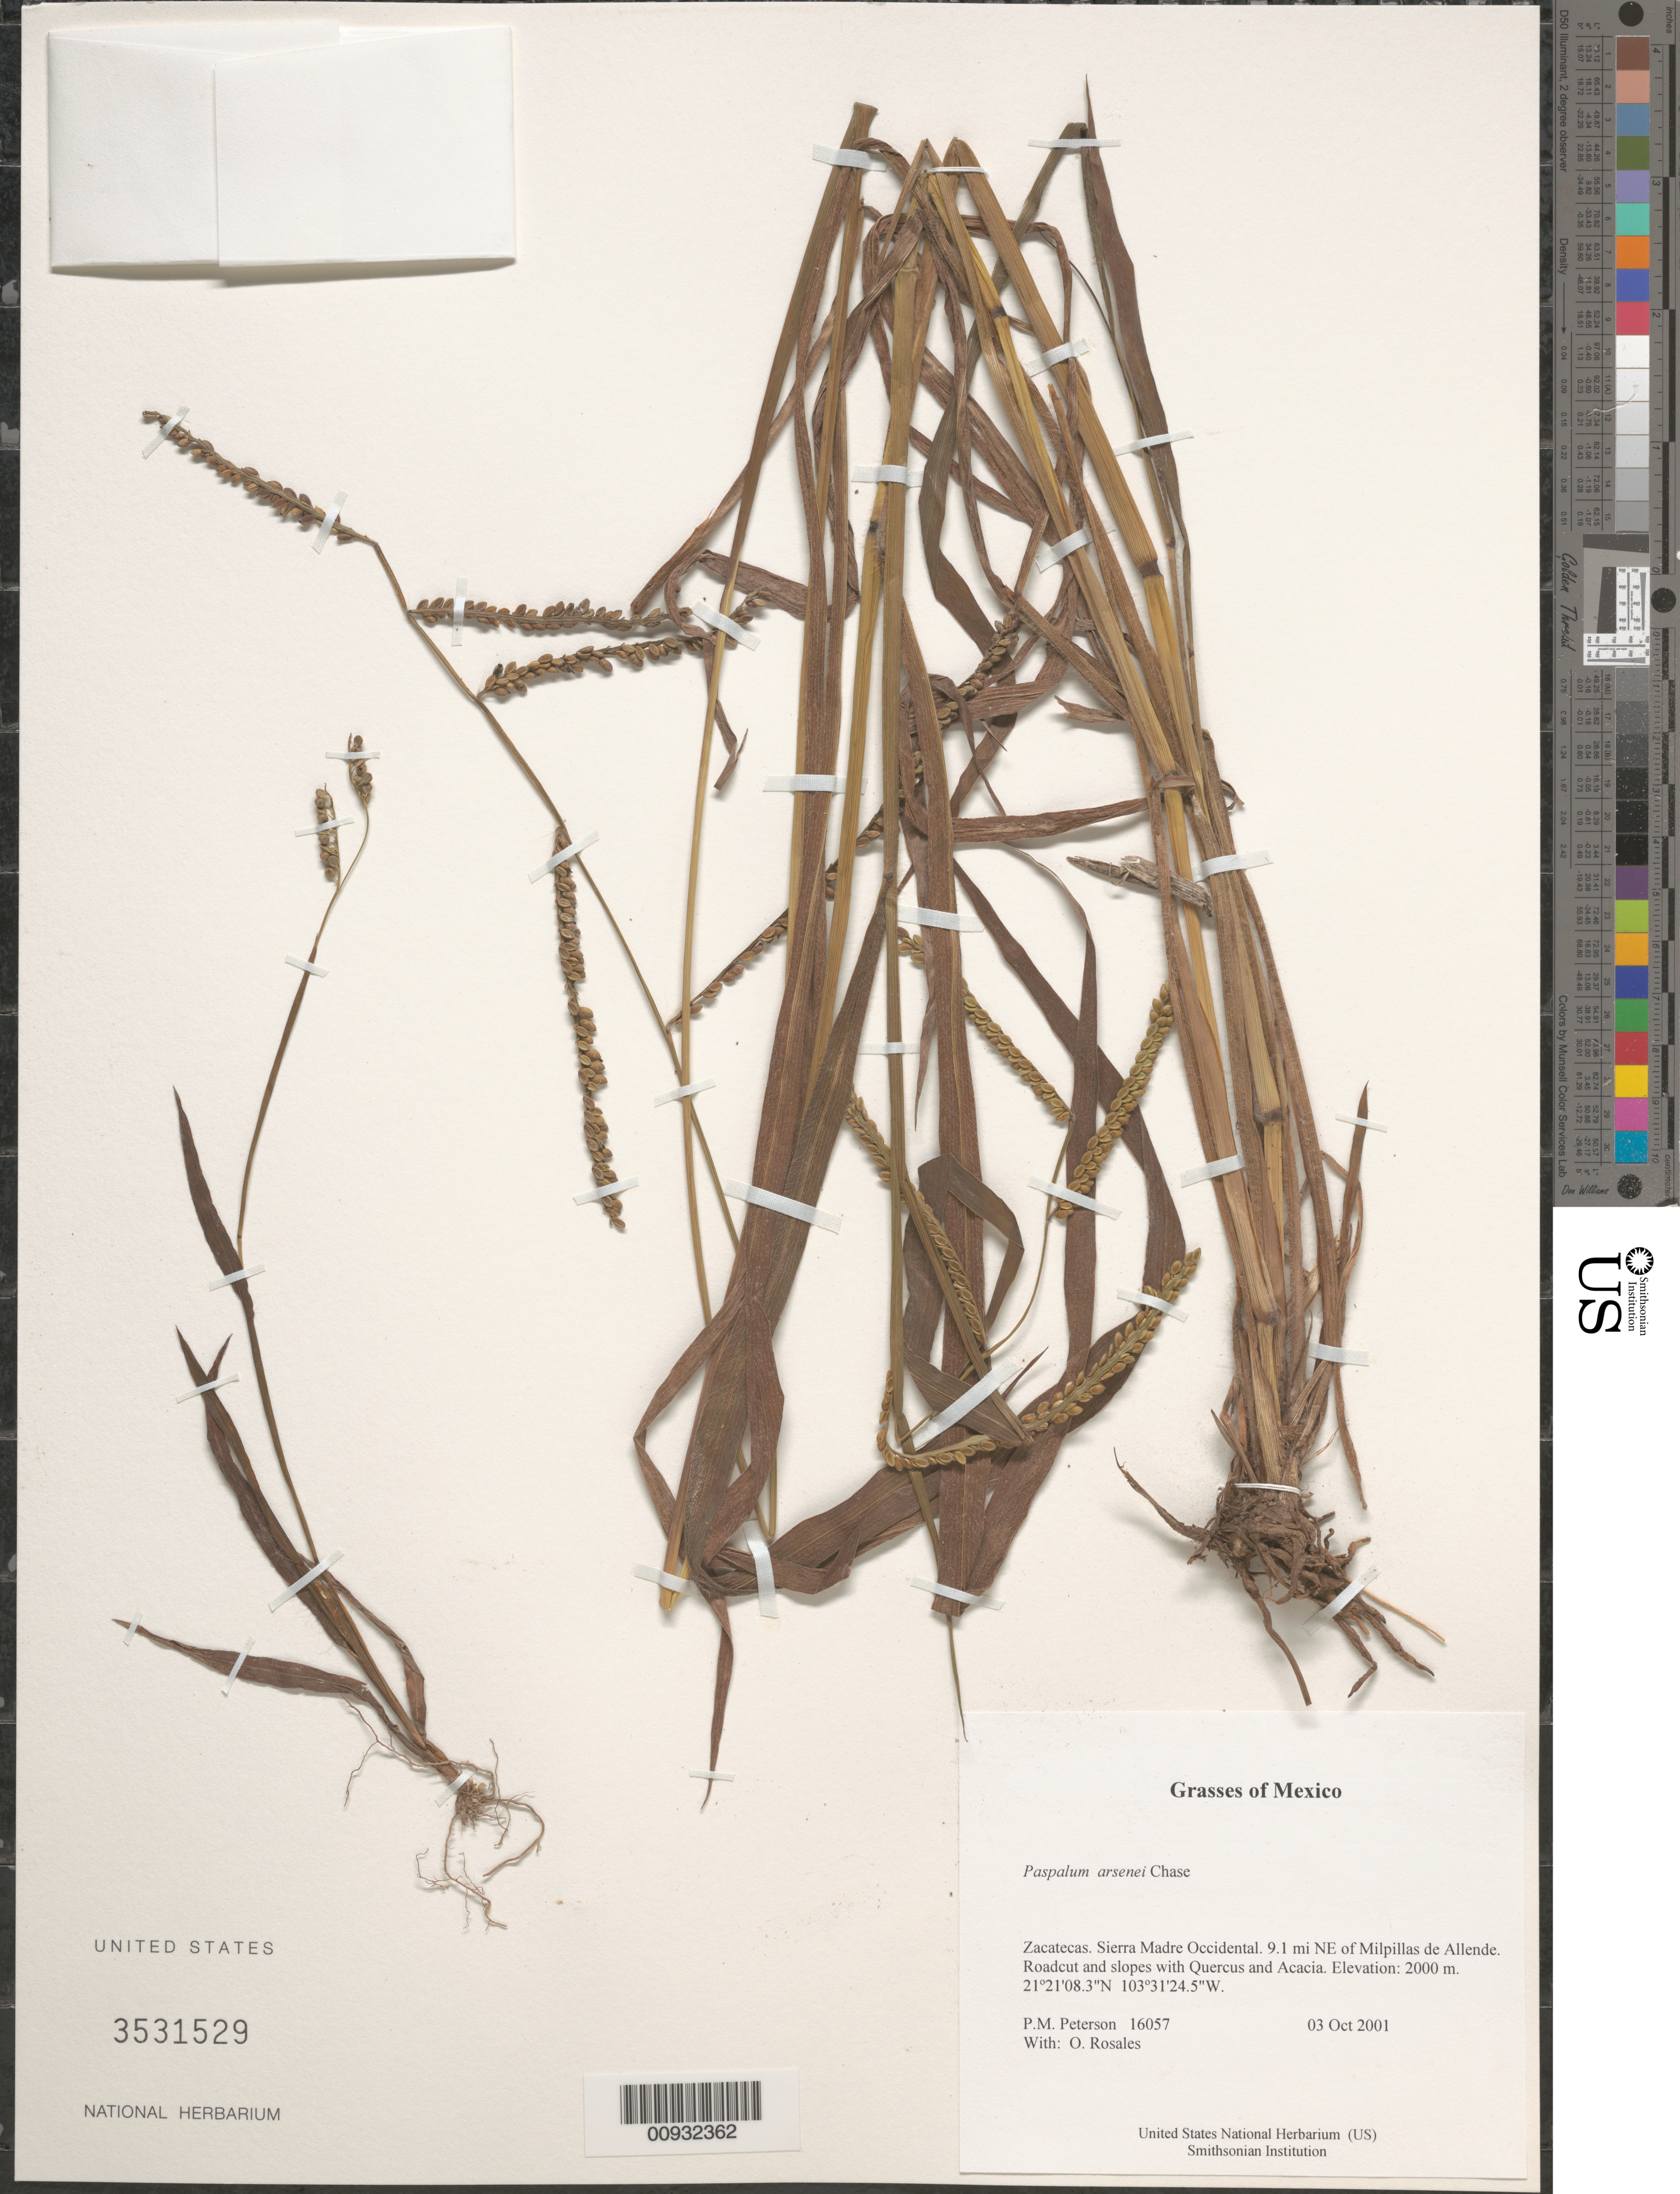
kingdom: Plantae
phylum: Tracheophyta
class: Liliopsida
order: Poales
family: Poaceae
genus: Paspalum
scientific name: Paspalum arsenei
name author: Chase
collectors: P. M. Peterson & O. Rosales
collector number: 16057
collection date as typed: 03 Oct 2001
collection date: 2001-10-03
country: Mexico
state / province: Zacatecas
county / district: Sierra Madre Occidental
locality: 9.1 mi NE of Milpillas de Allende. Roadcut and slopes with Quercus and Acacia.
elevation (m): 2000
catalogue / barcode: US 3531528